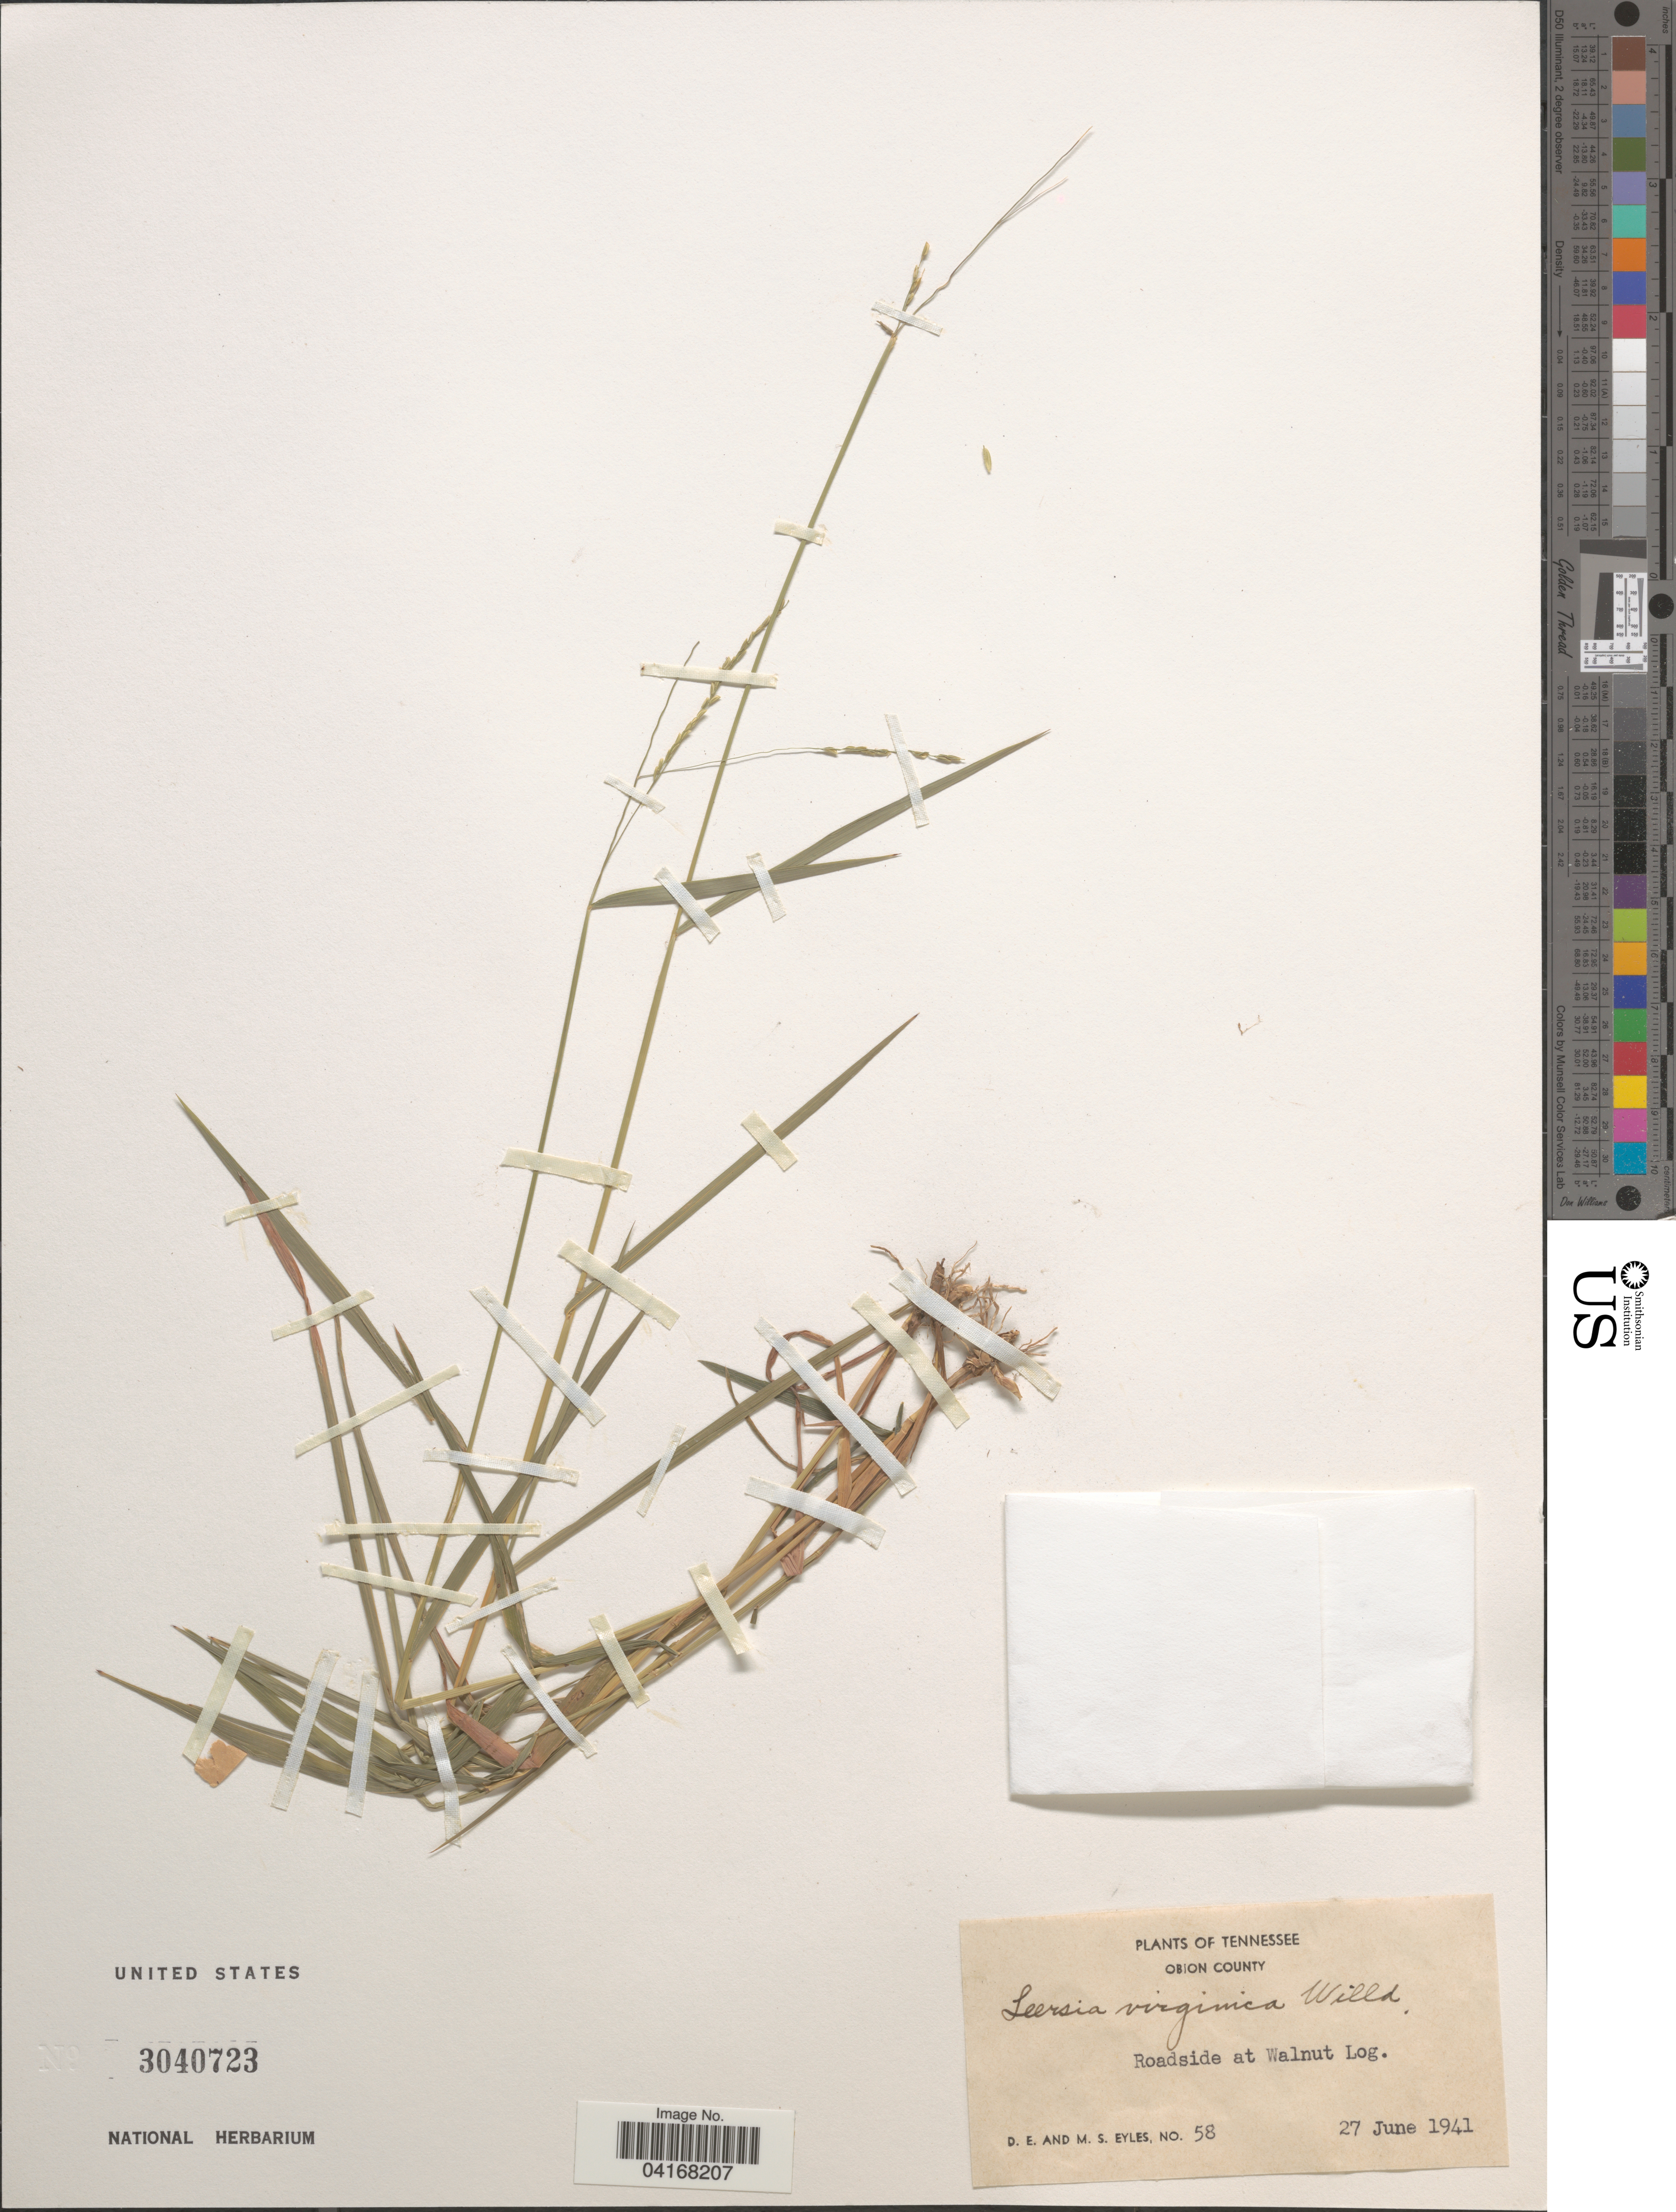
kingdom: Plantae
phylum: Tracheophyta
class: Liliopsida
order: Poales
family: Poaceae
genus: Leersia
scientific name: Leersia virginica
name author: Willd.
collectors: D. Eyles & M. Eyles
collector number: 58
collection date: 1941-06-27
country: United States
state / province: Tennessee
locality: Obion County. Roadside at Walnut log.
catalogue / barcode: US 3040723